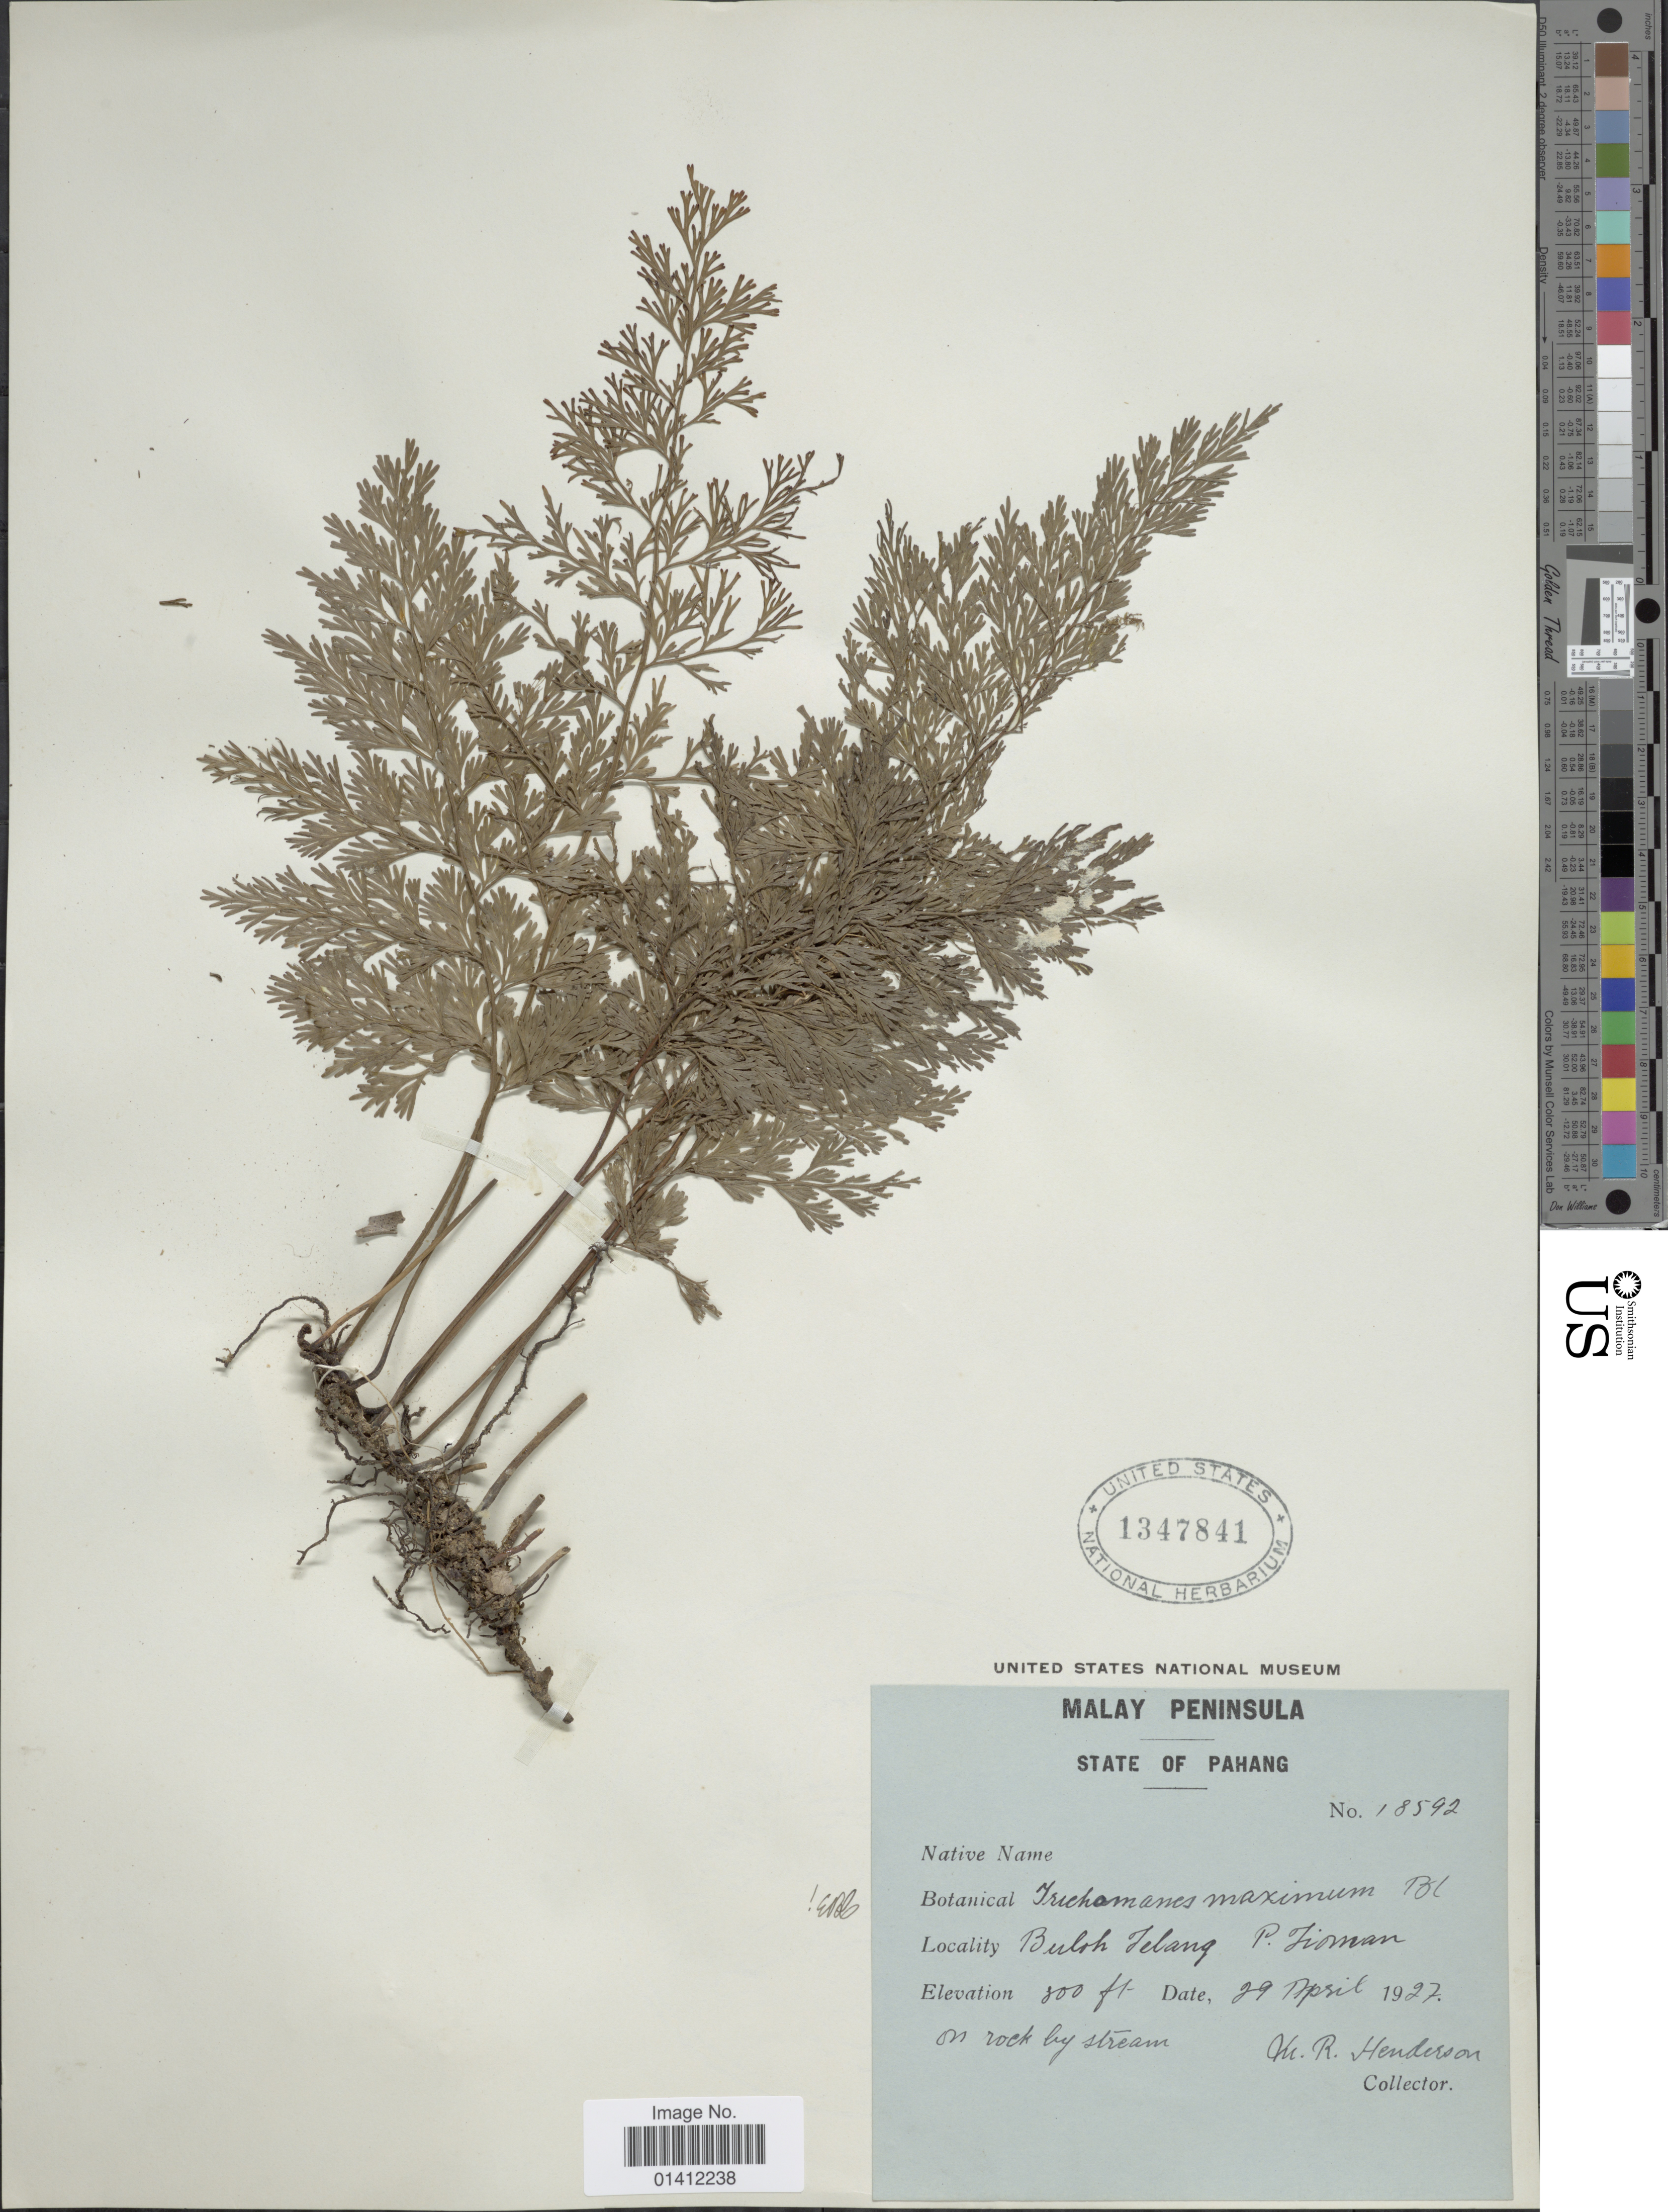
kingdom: Plantae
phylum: Tracheophyta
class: Polypodiopsida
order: Hymenophyllales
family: Hymenophyllaceae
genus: Vandenboschia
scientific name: Vandenboschia maxima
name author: (Blume) Copel.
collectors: M. Henderson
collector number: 18592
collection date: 1927-04-29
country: Malaysia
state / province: Pahang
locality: Malay Peninsula, State of Pahang. Locality Buloh Ielang P. Orioman on rock by stream. [interpreted]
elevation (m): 91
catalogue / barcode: US 1347841